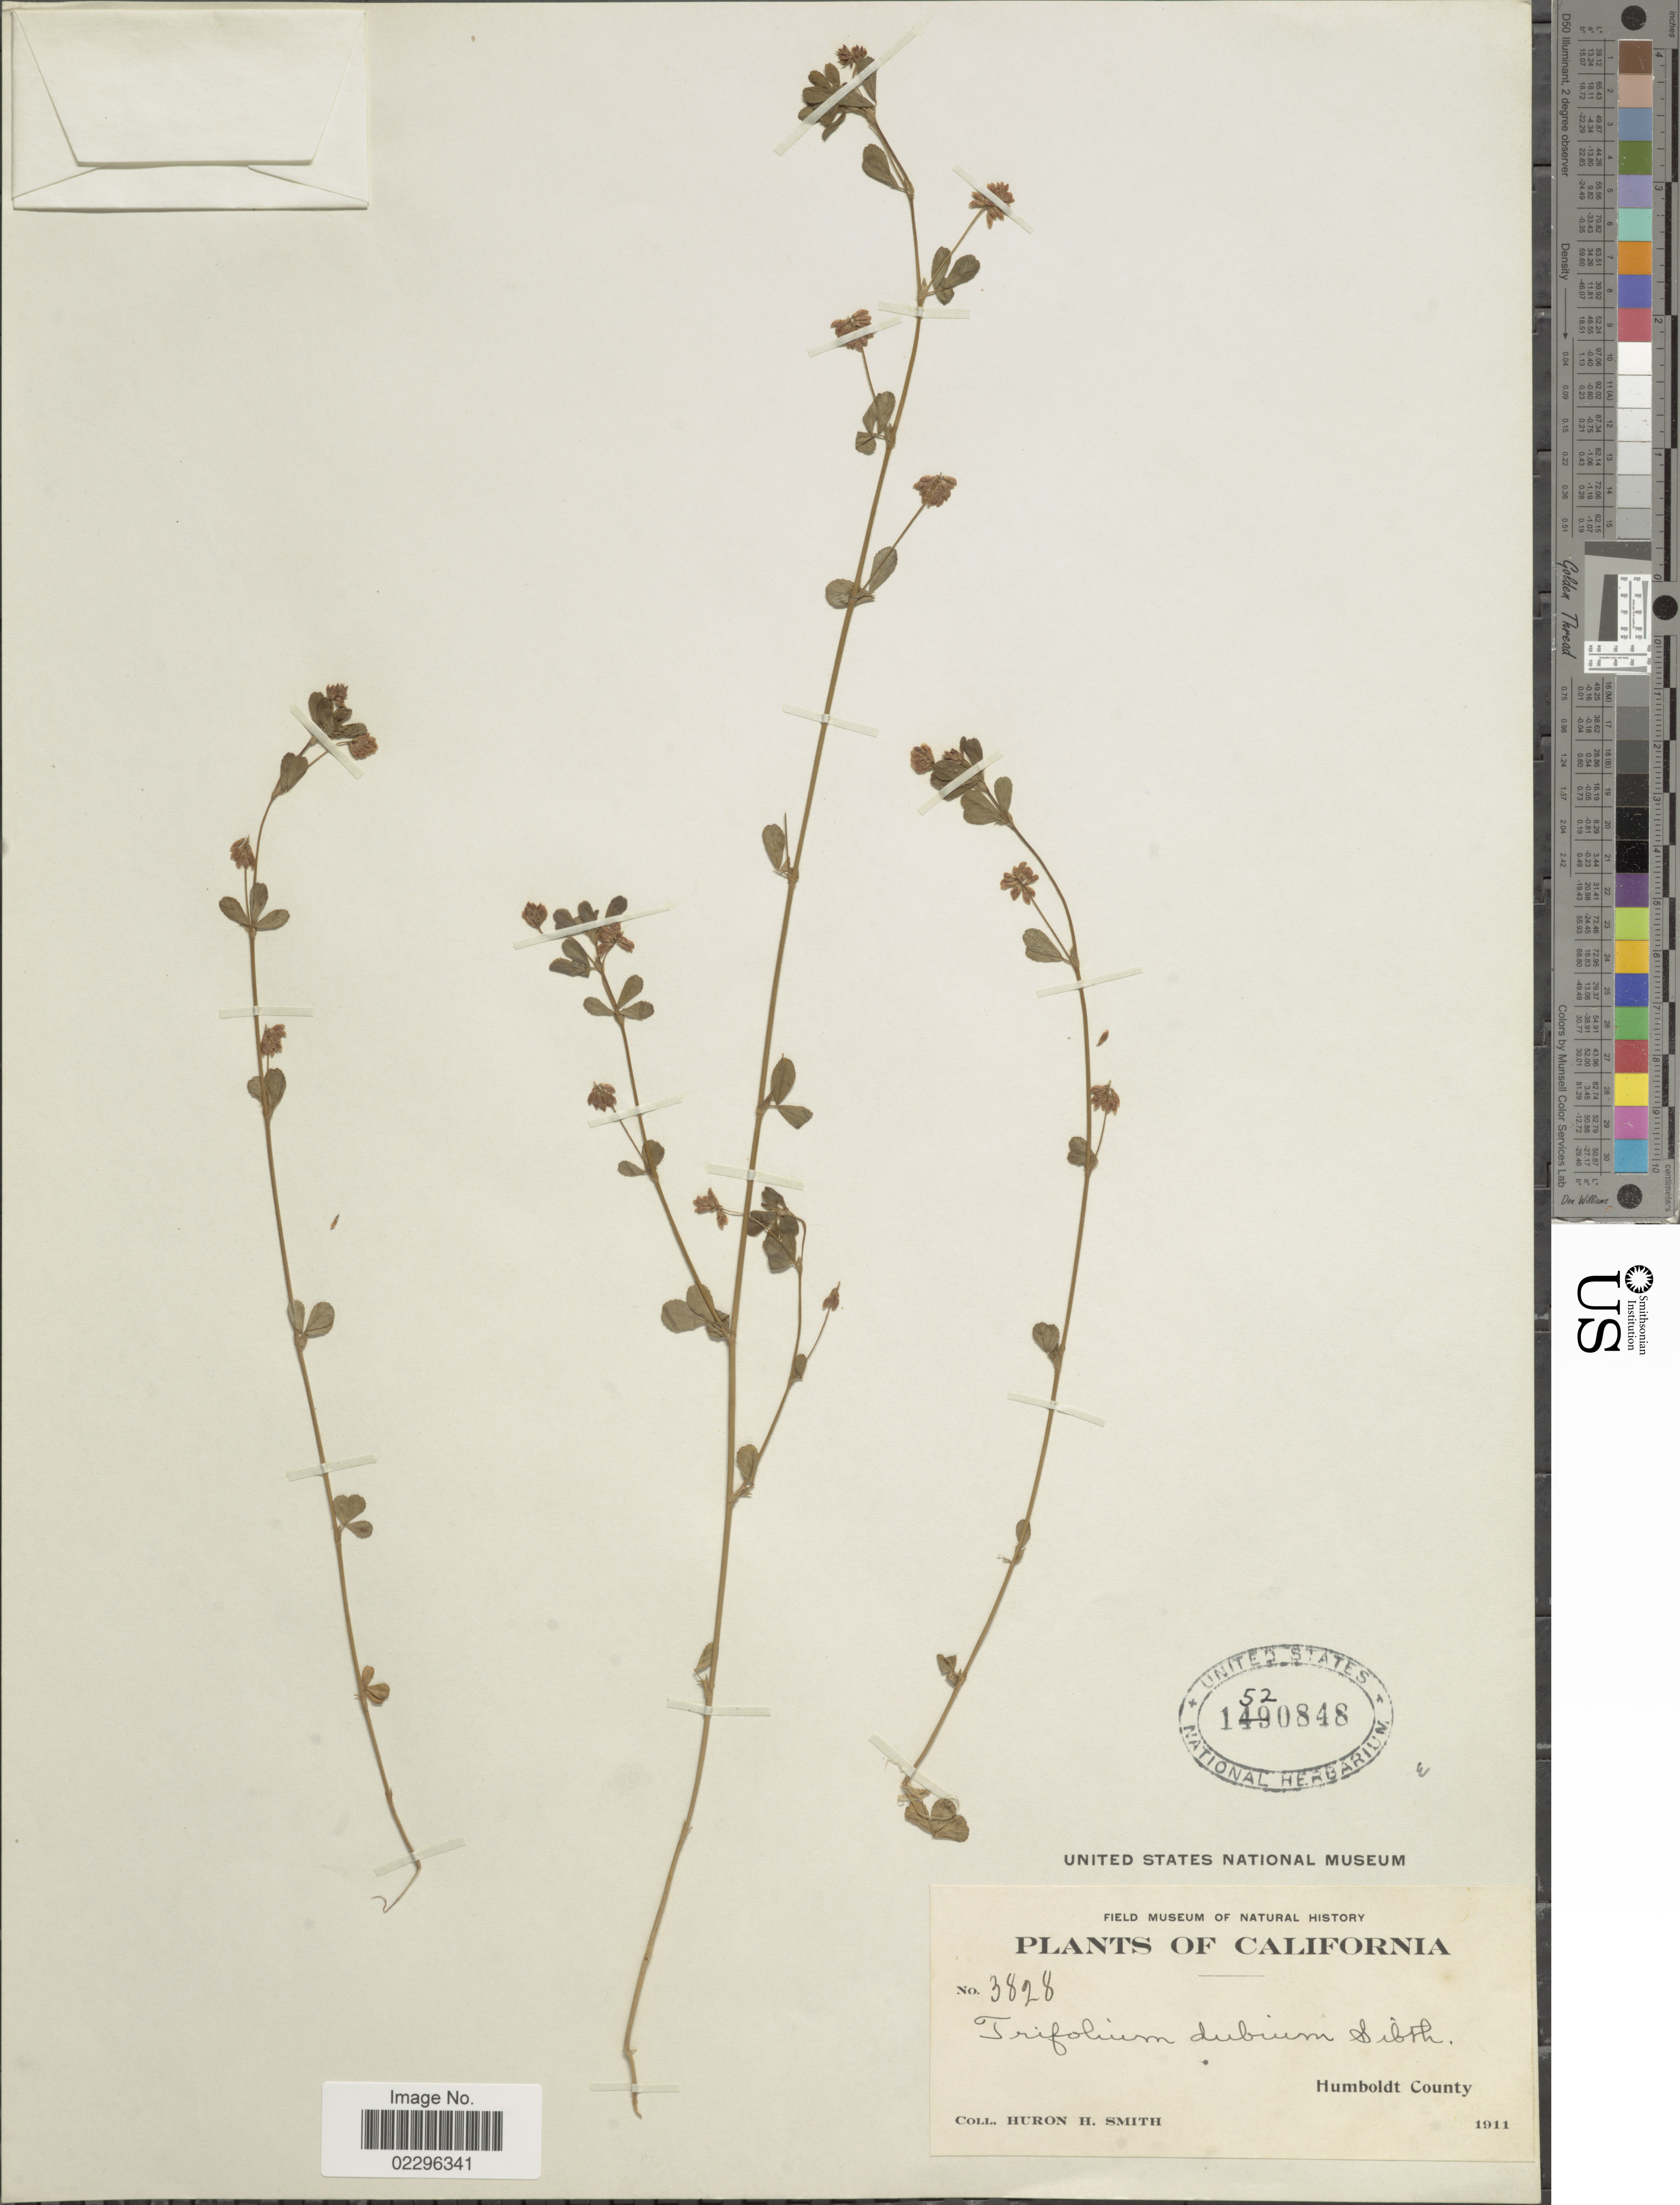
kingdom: Plantae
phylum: Tracheophyta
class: Magnoliopsida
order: Fabales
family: Fabaceae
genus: Trifolium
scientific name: Trifolium dubium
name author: Sibth.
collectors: Huron H. Smith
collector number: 3828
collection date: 1911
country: United States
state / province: California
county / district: Humboldt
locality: Humboldt County.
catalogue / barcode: US 1520848